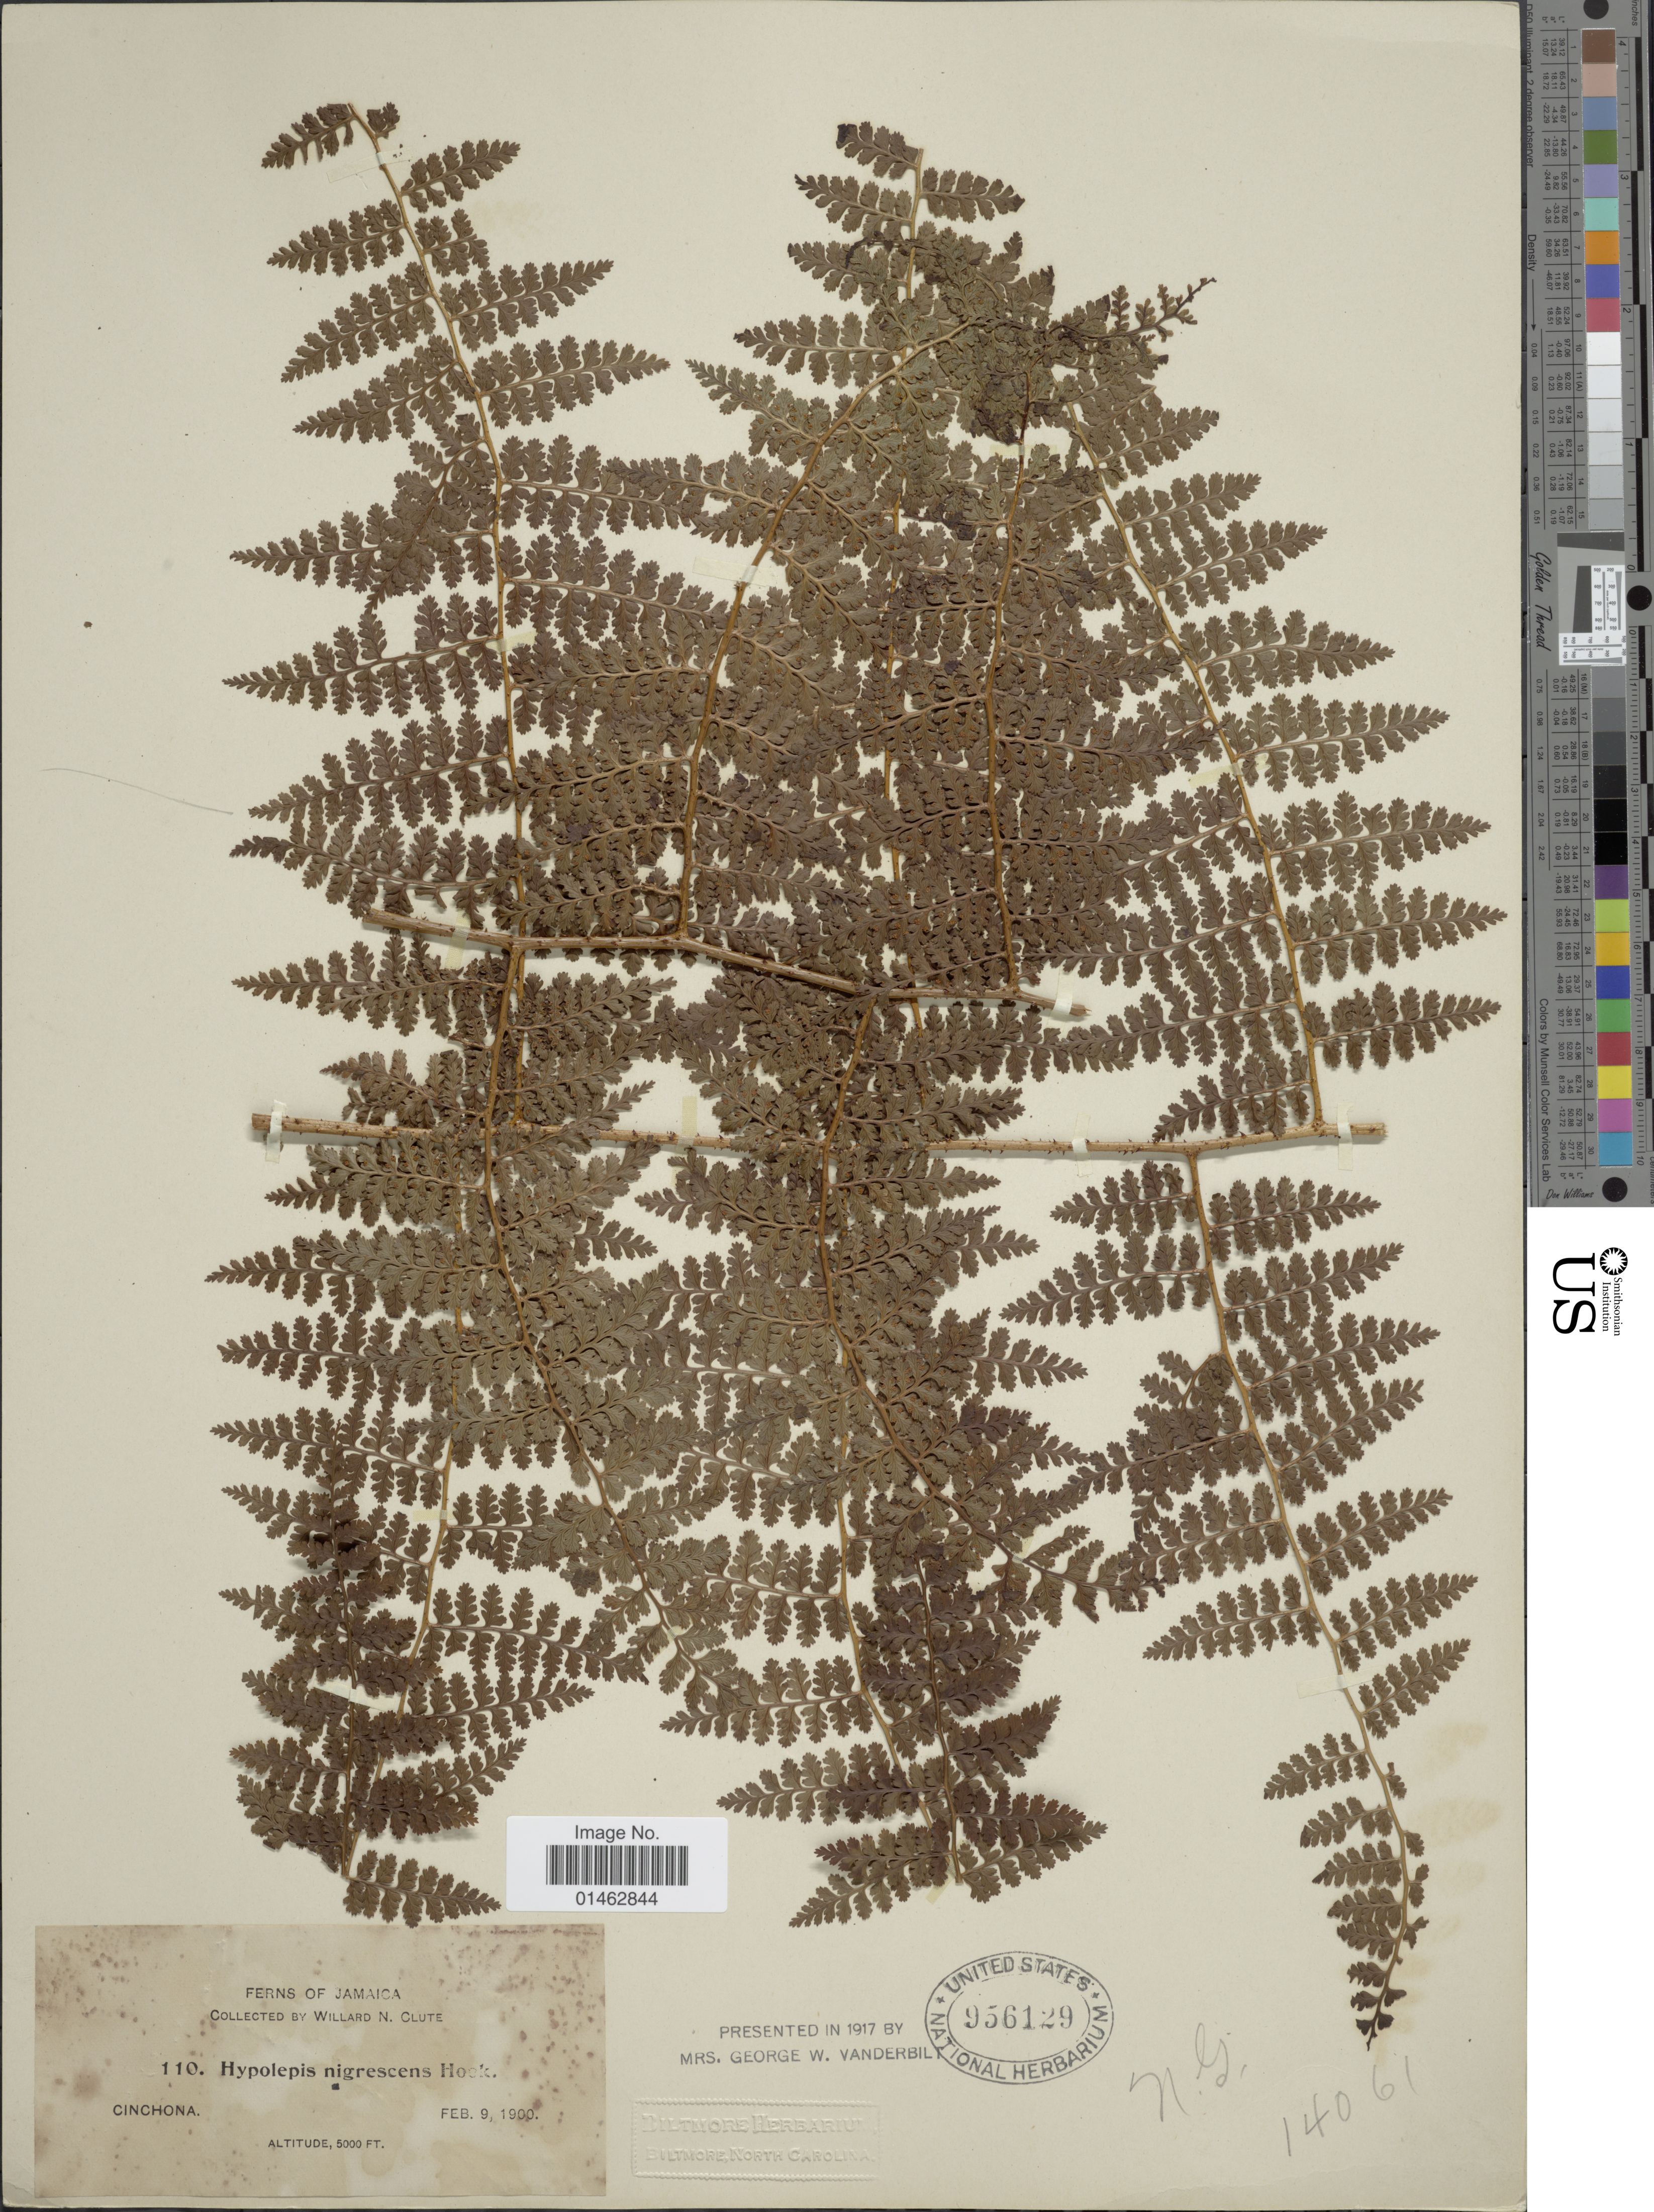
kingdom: Plantae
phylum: Tracheophyta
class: Polypodiopsida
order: Polypodiales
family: Dennstaedtiaceae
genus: Hypolepis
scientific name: Hypolepis nigrescens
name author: Hook.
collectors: W. N. Clute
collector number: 110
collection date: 1900-02-09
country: Jamaica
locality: Cinchona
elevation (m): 1524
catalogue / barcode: US 956129